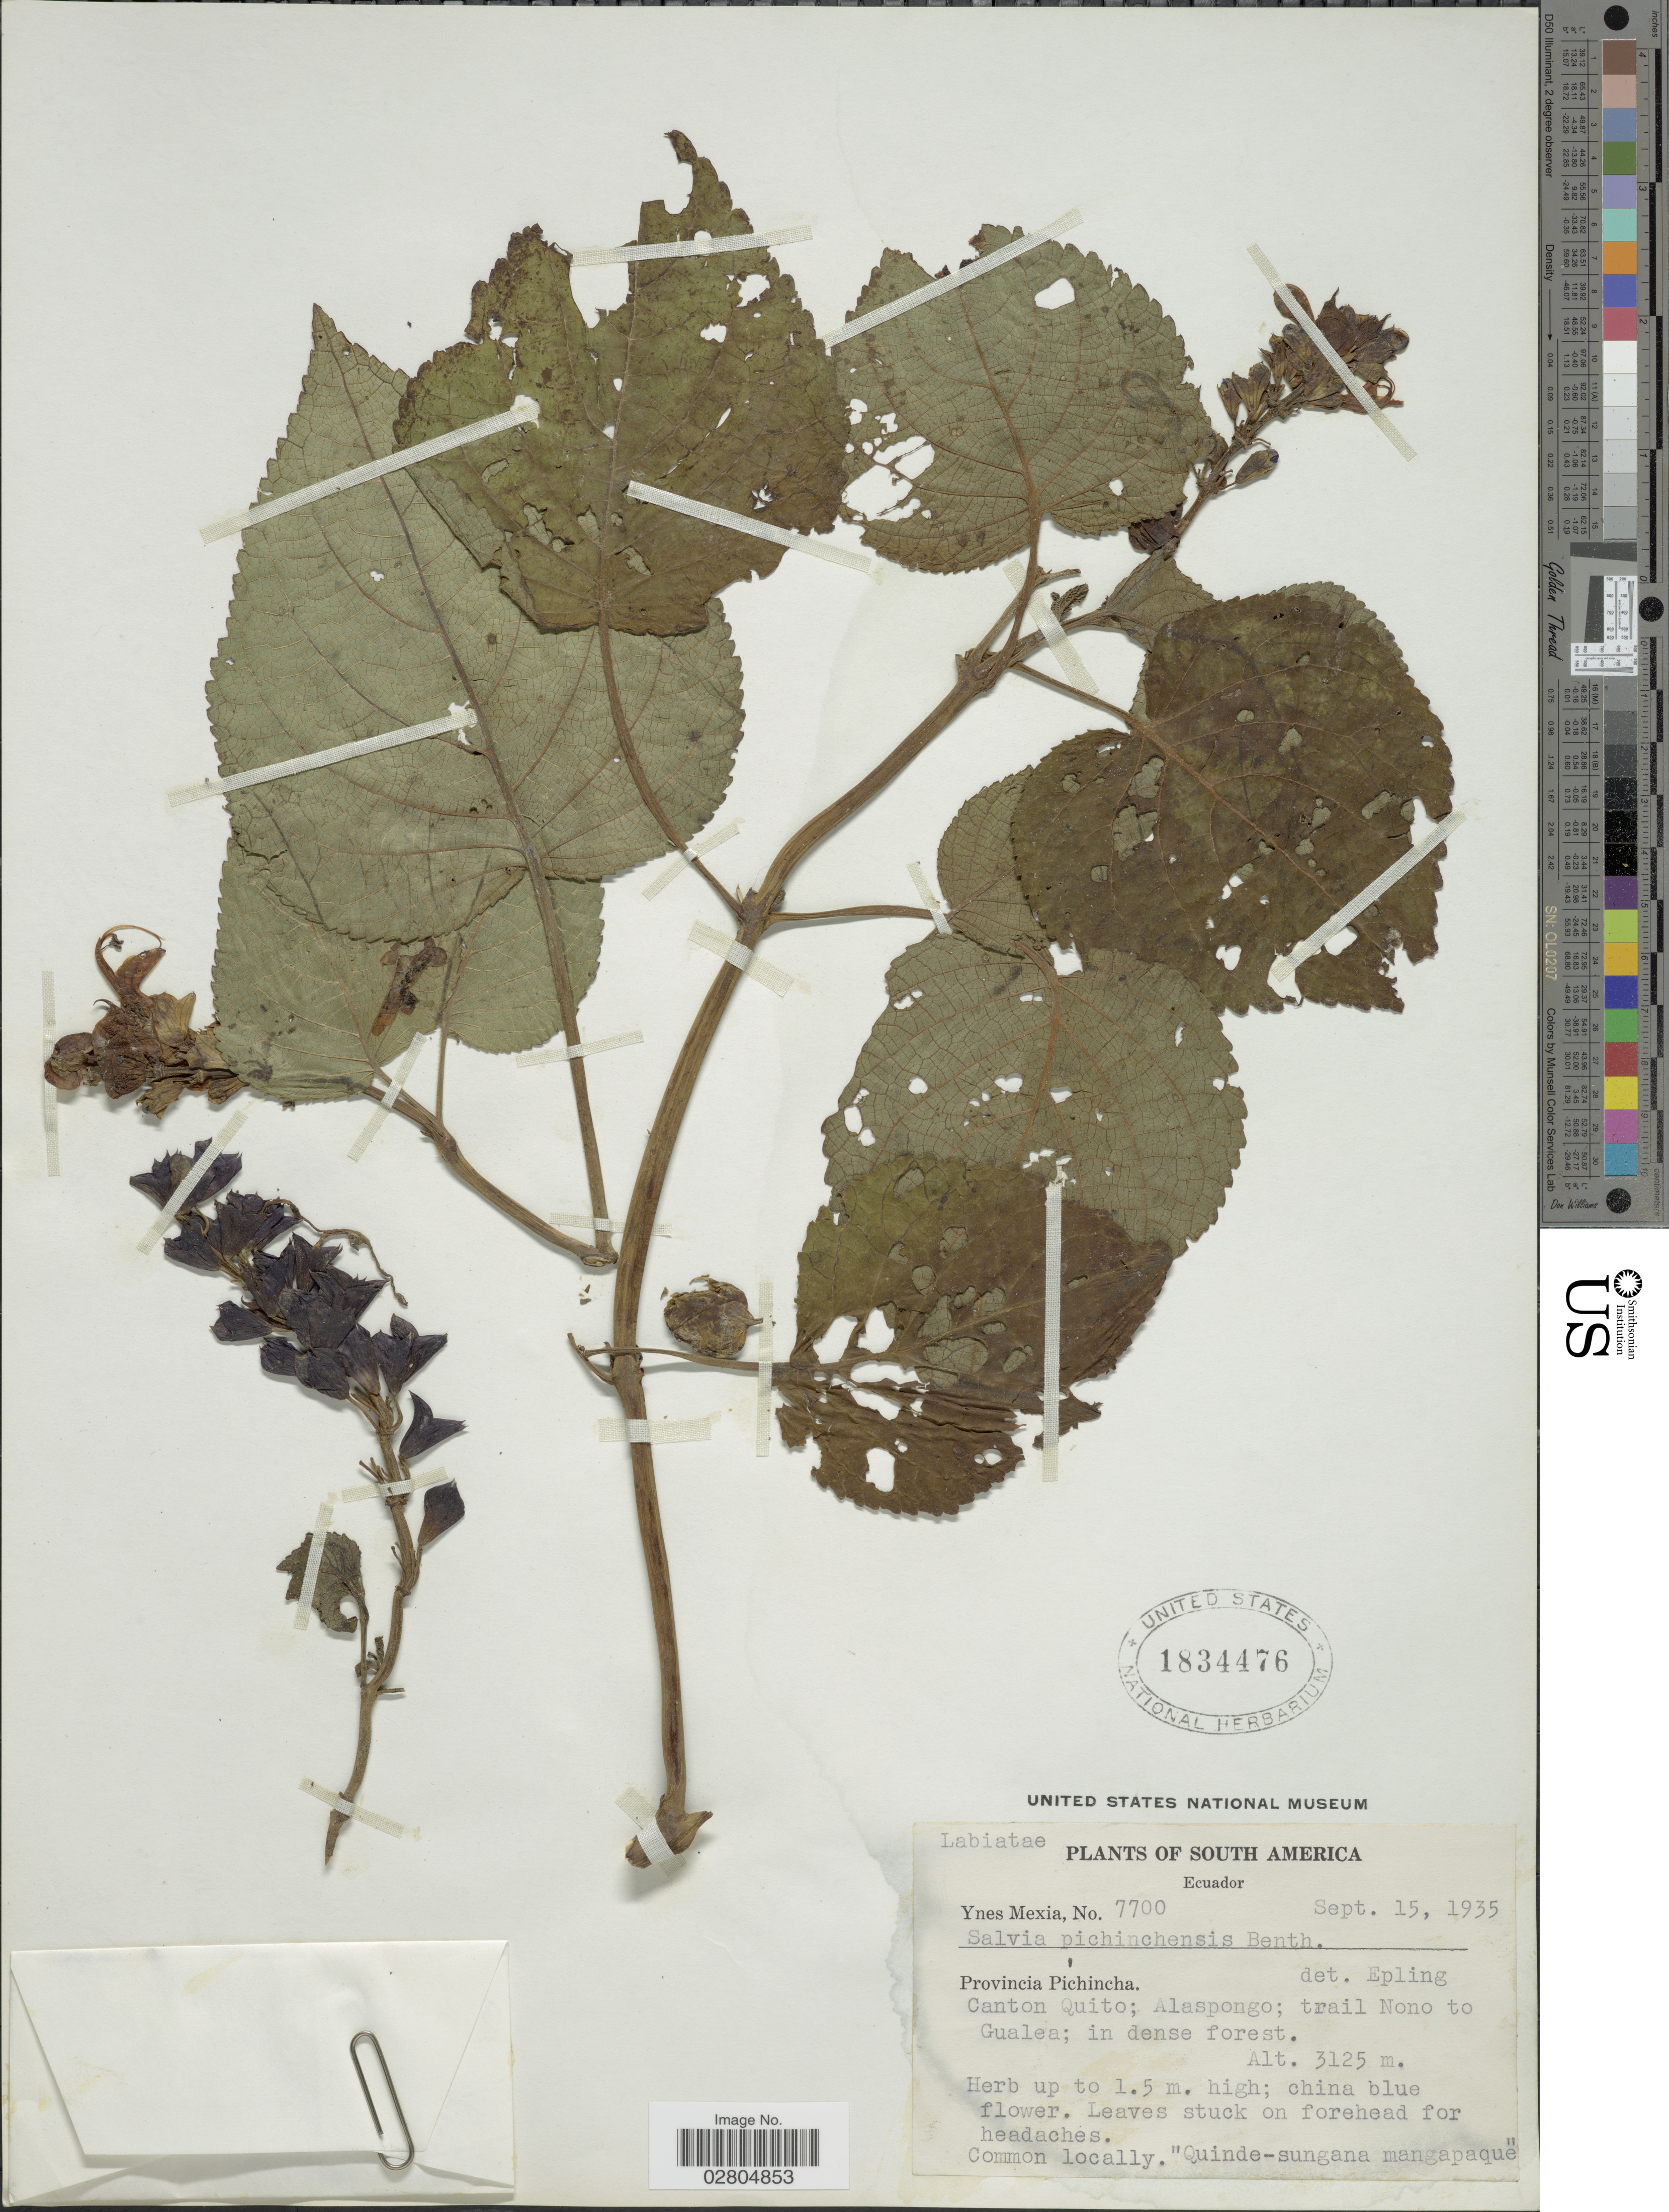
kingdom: Plantae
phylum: Tracheophyta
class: Magnoliopsida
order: Lamiales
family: Lamiaceae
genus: Salvia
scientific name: Salvia pichinchensis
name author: Benth.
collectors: Y. Mexia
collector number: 7700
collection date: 1935-09-15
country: Ecuador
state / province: Pichincha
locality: Canton Quito: Alaspongo; trail Nono to Gualea.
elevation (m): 3125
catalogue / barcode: US 1834476